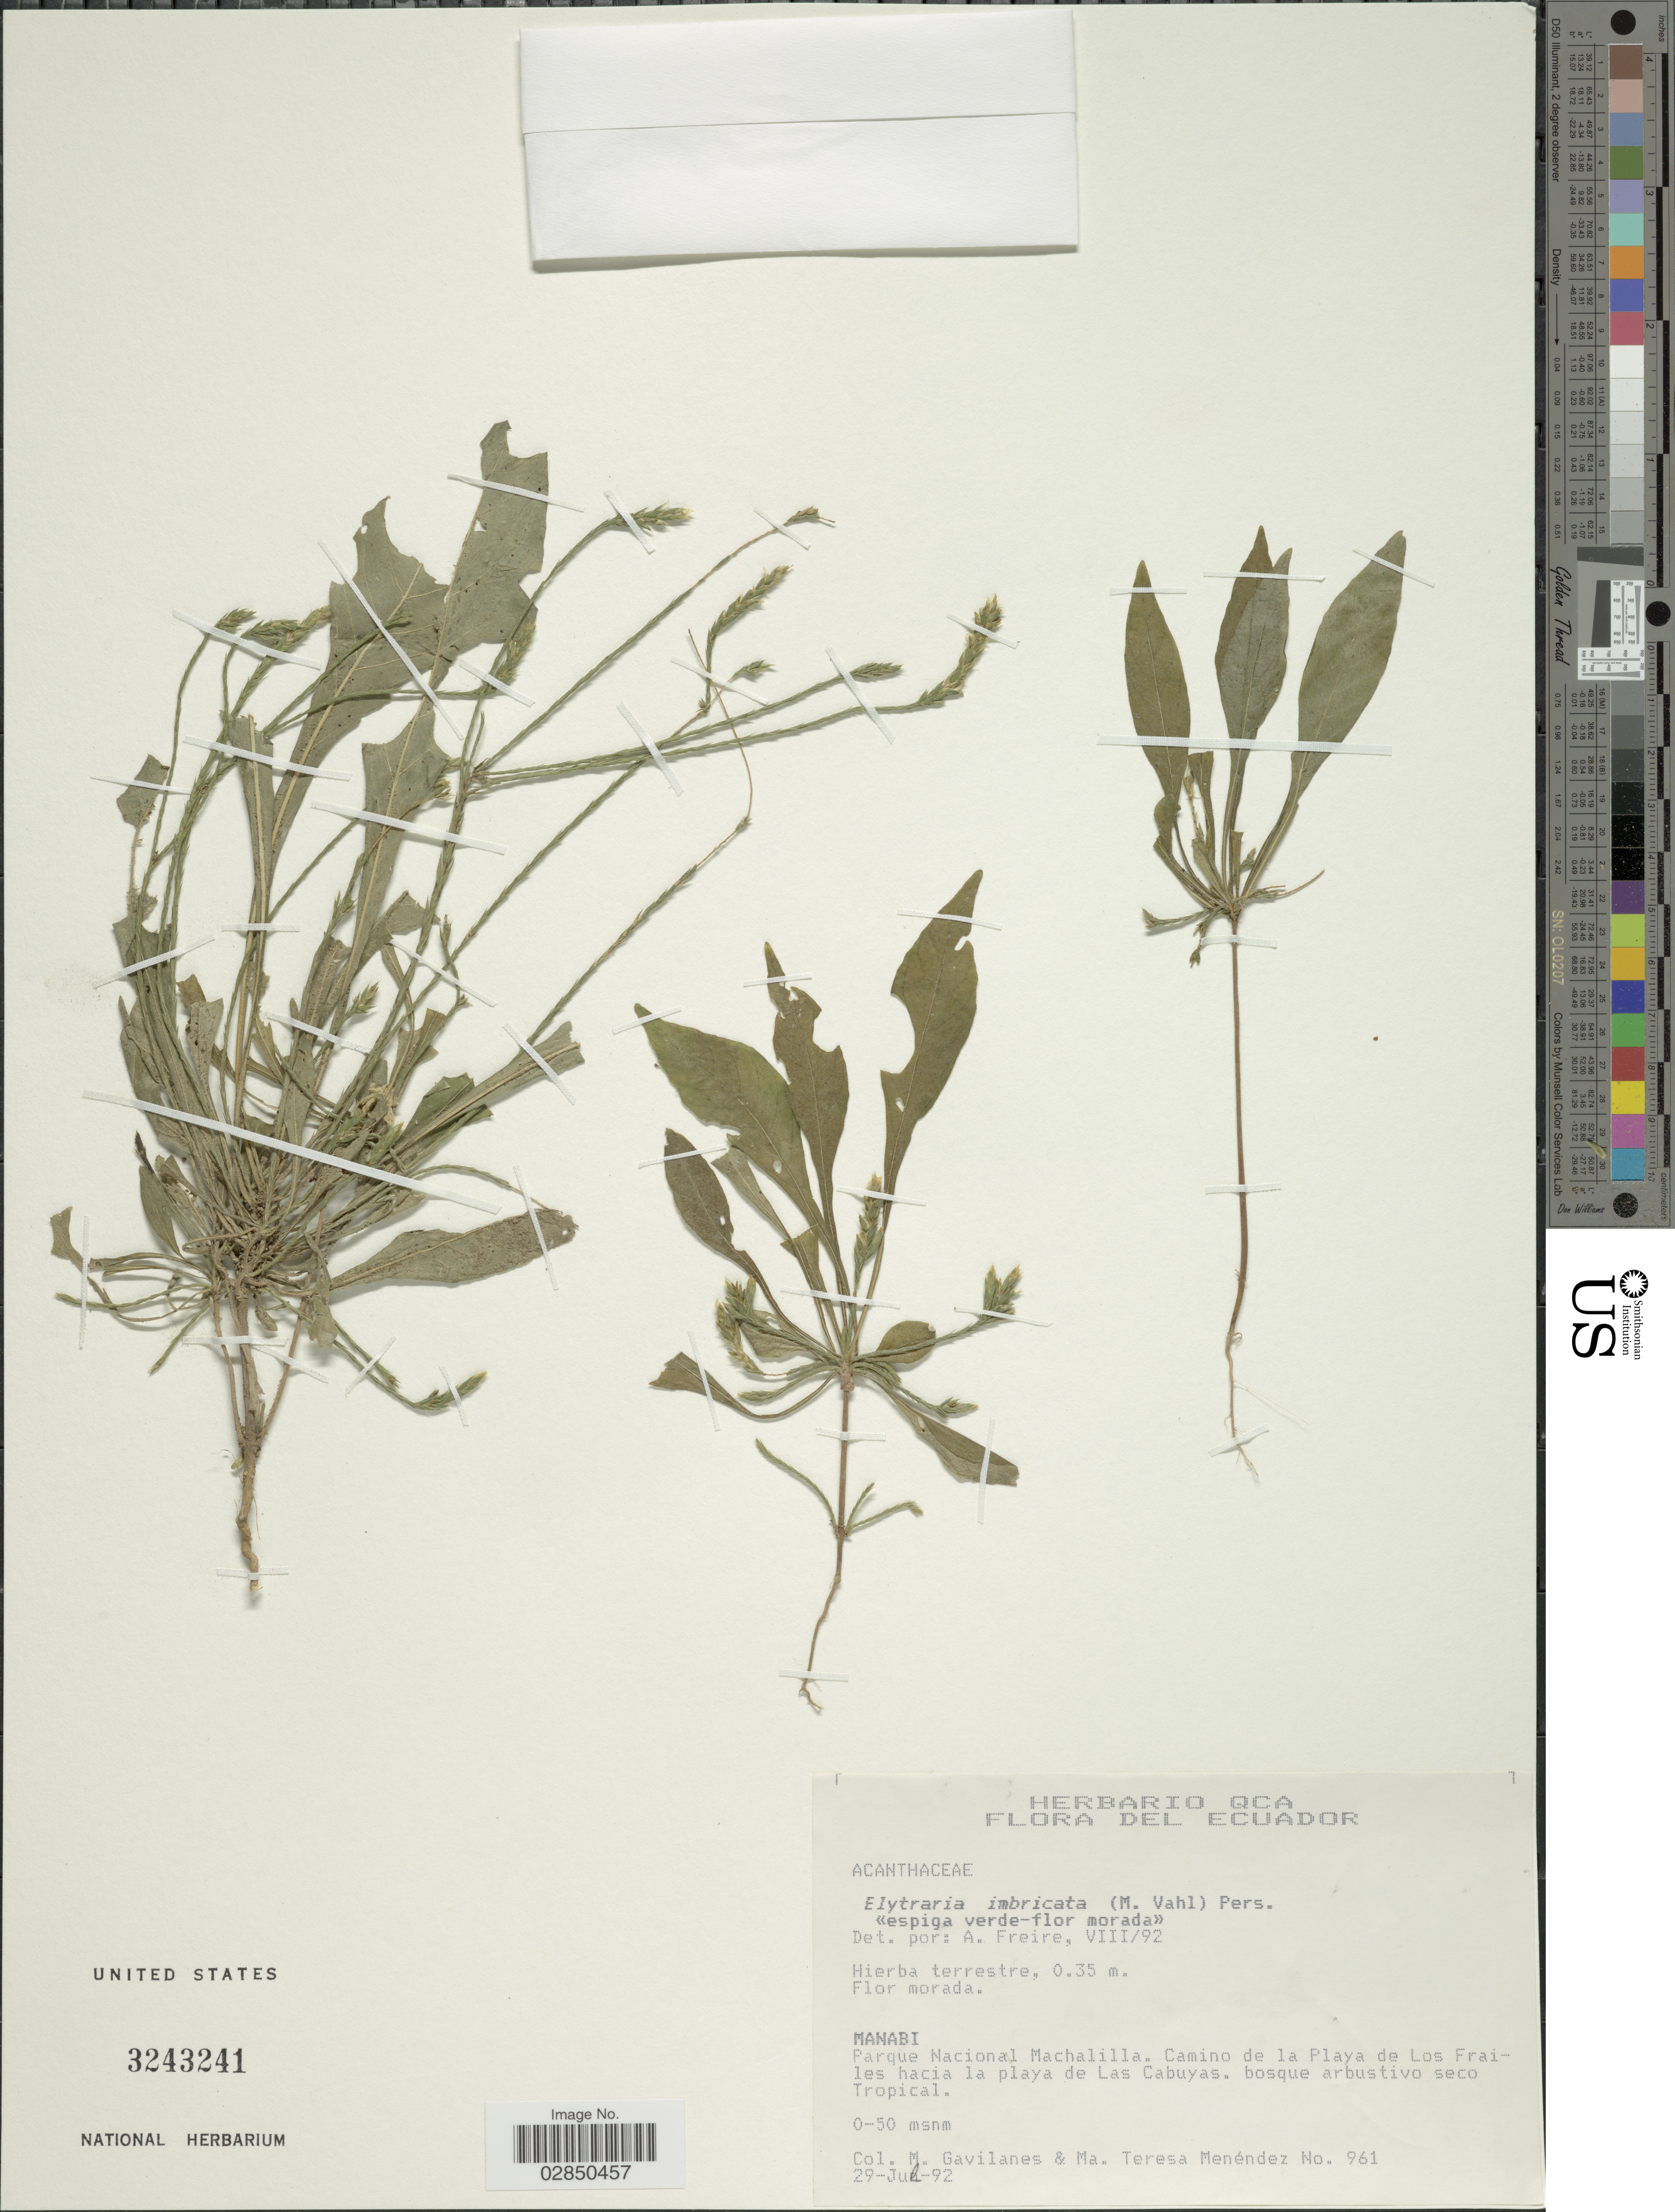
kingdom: Plantae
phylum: Tracheophyta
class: Magnoliopsida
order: Lamiales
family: Acanthaceae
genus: Elytraria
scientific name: Elytraria imbricata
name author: (Vahl) Pers.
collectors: M. Gavilanes & M. Menéndez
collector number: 961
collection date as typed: Transcribed d/m/y: 29/7/92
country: Ecuador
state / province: Manabí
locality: Parque Nacional Machalilla. Camino de la Playa de Los Frailes hacia la playa de Las Cabuyas.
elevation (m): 0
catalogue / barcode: US 3243241